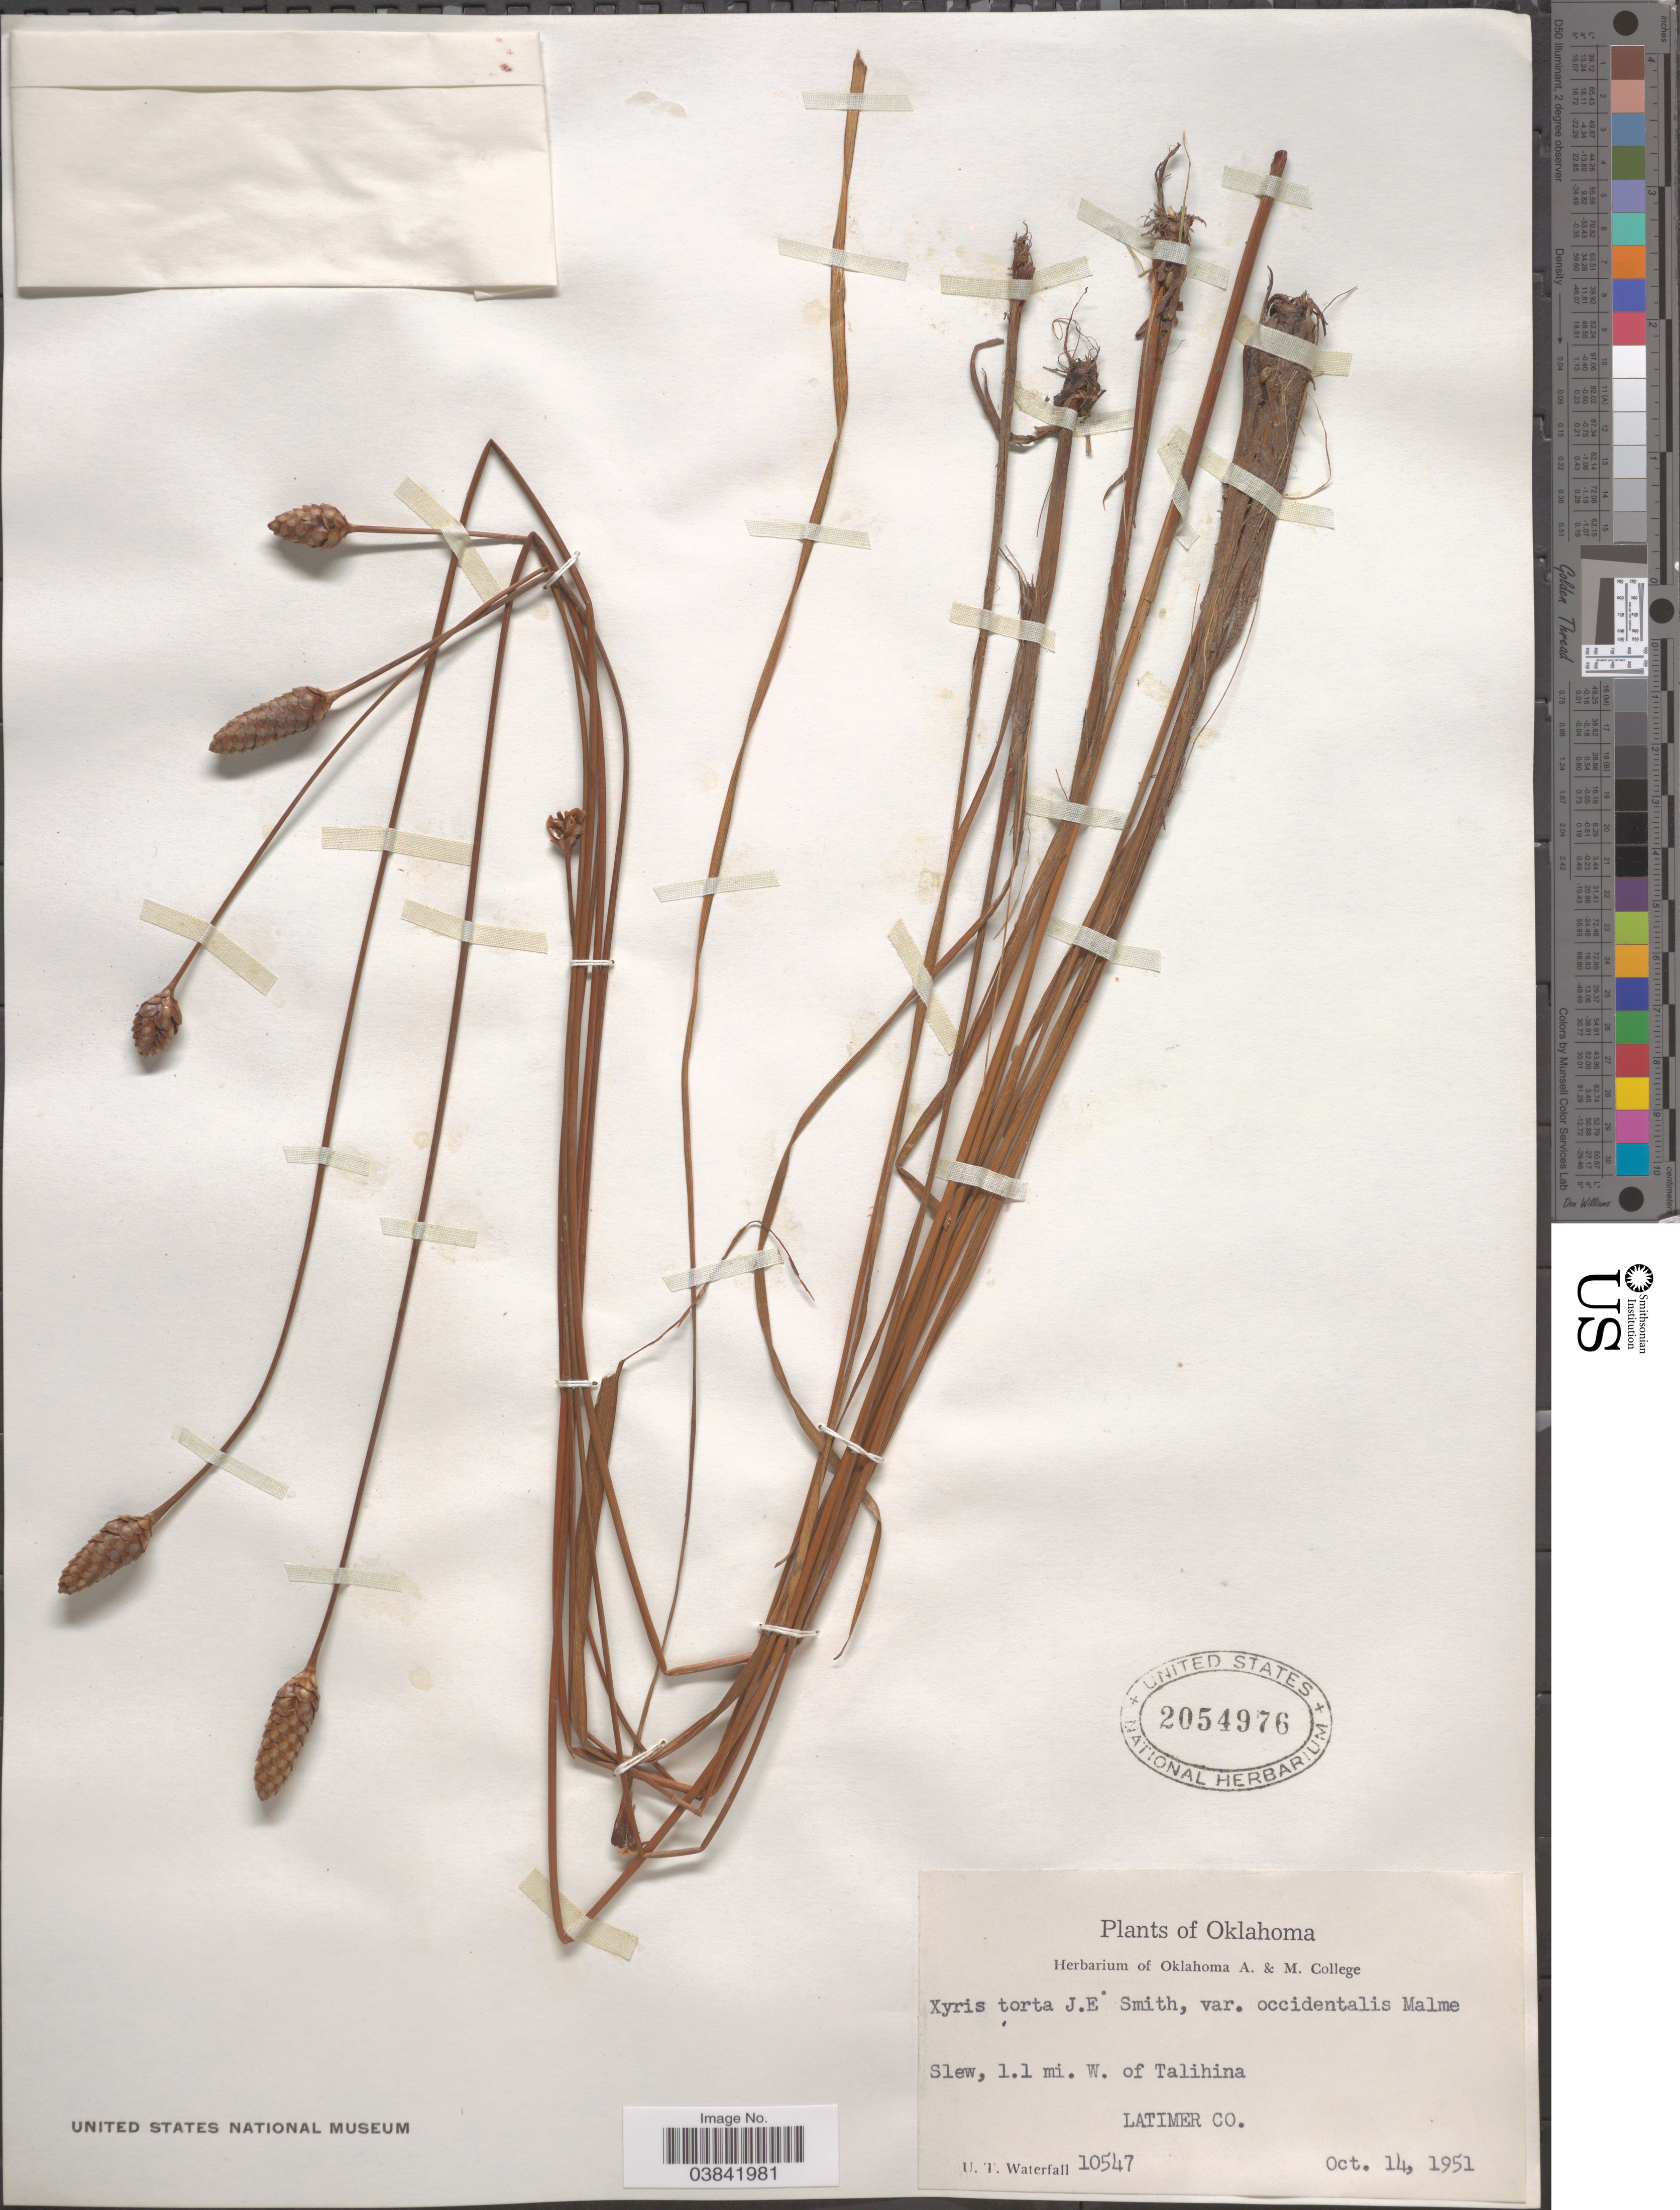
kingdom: Plantae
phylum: Tracheophyta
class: Liliopsida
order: Poales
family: Xyridaceae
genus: Xyris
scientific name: Xyris torta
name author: Sm.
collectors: U. T. Waterfall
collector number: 10547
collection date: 1951-10-14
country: United States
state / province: Oklahoma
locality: Slew, 1.1 mi. W. of Talihina, Latimer Co.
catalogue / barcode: US 2054976